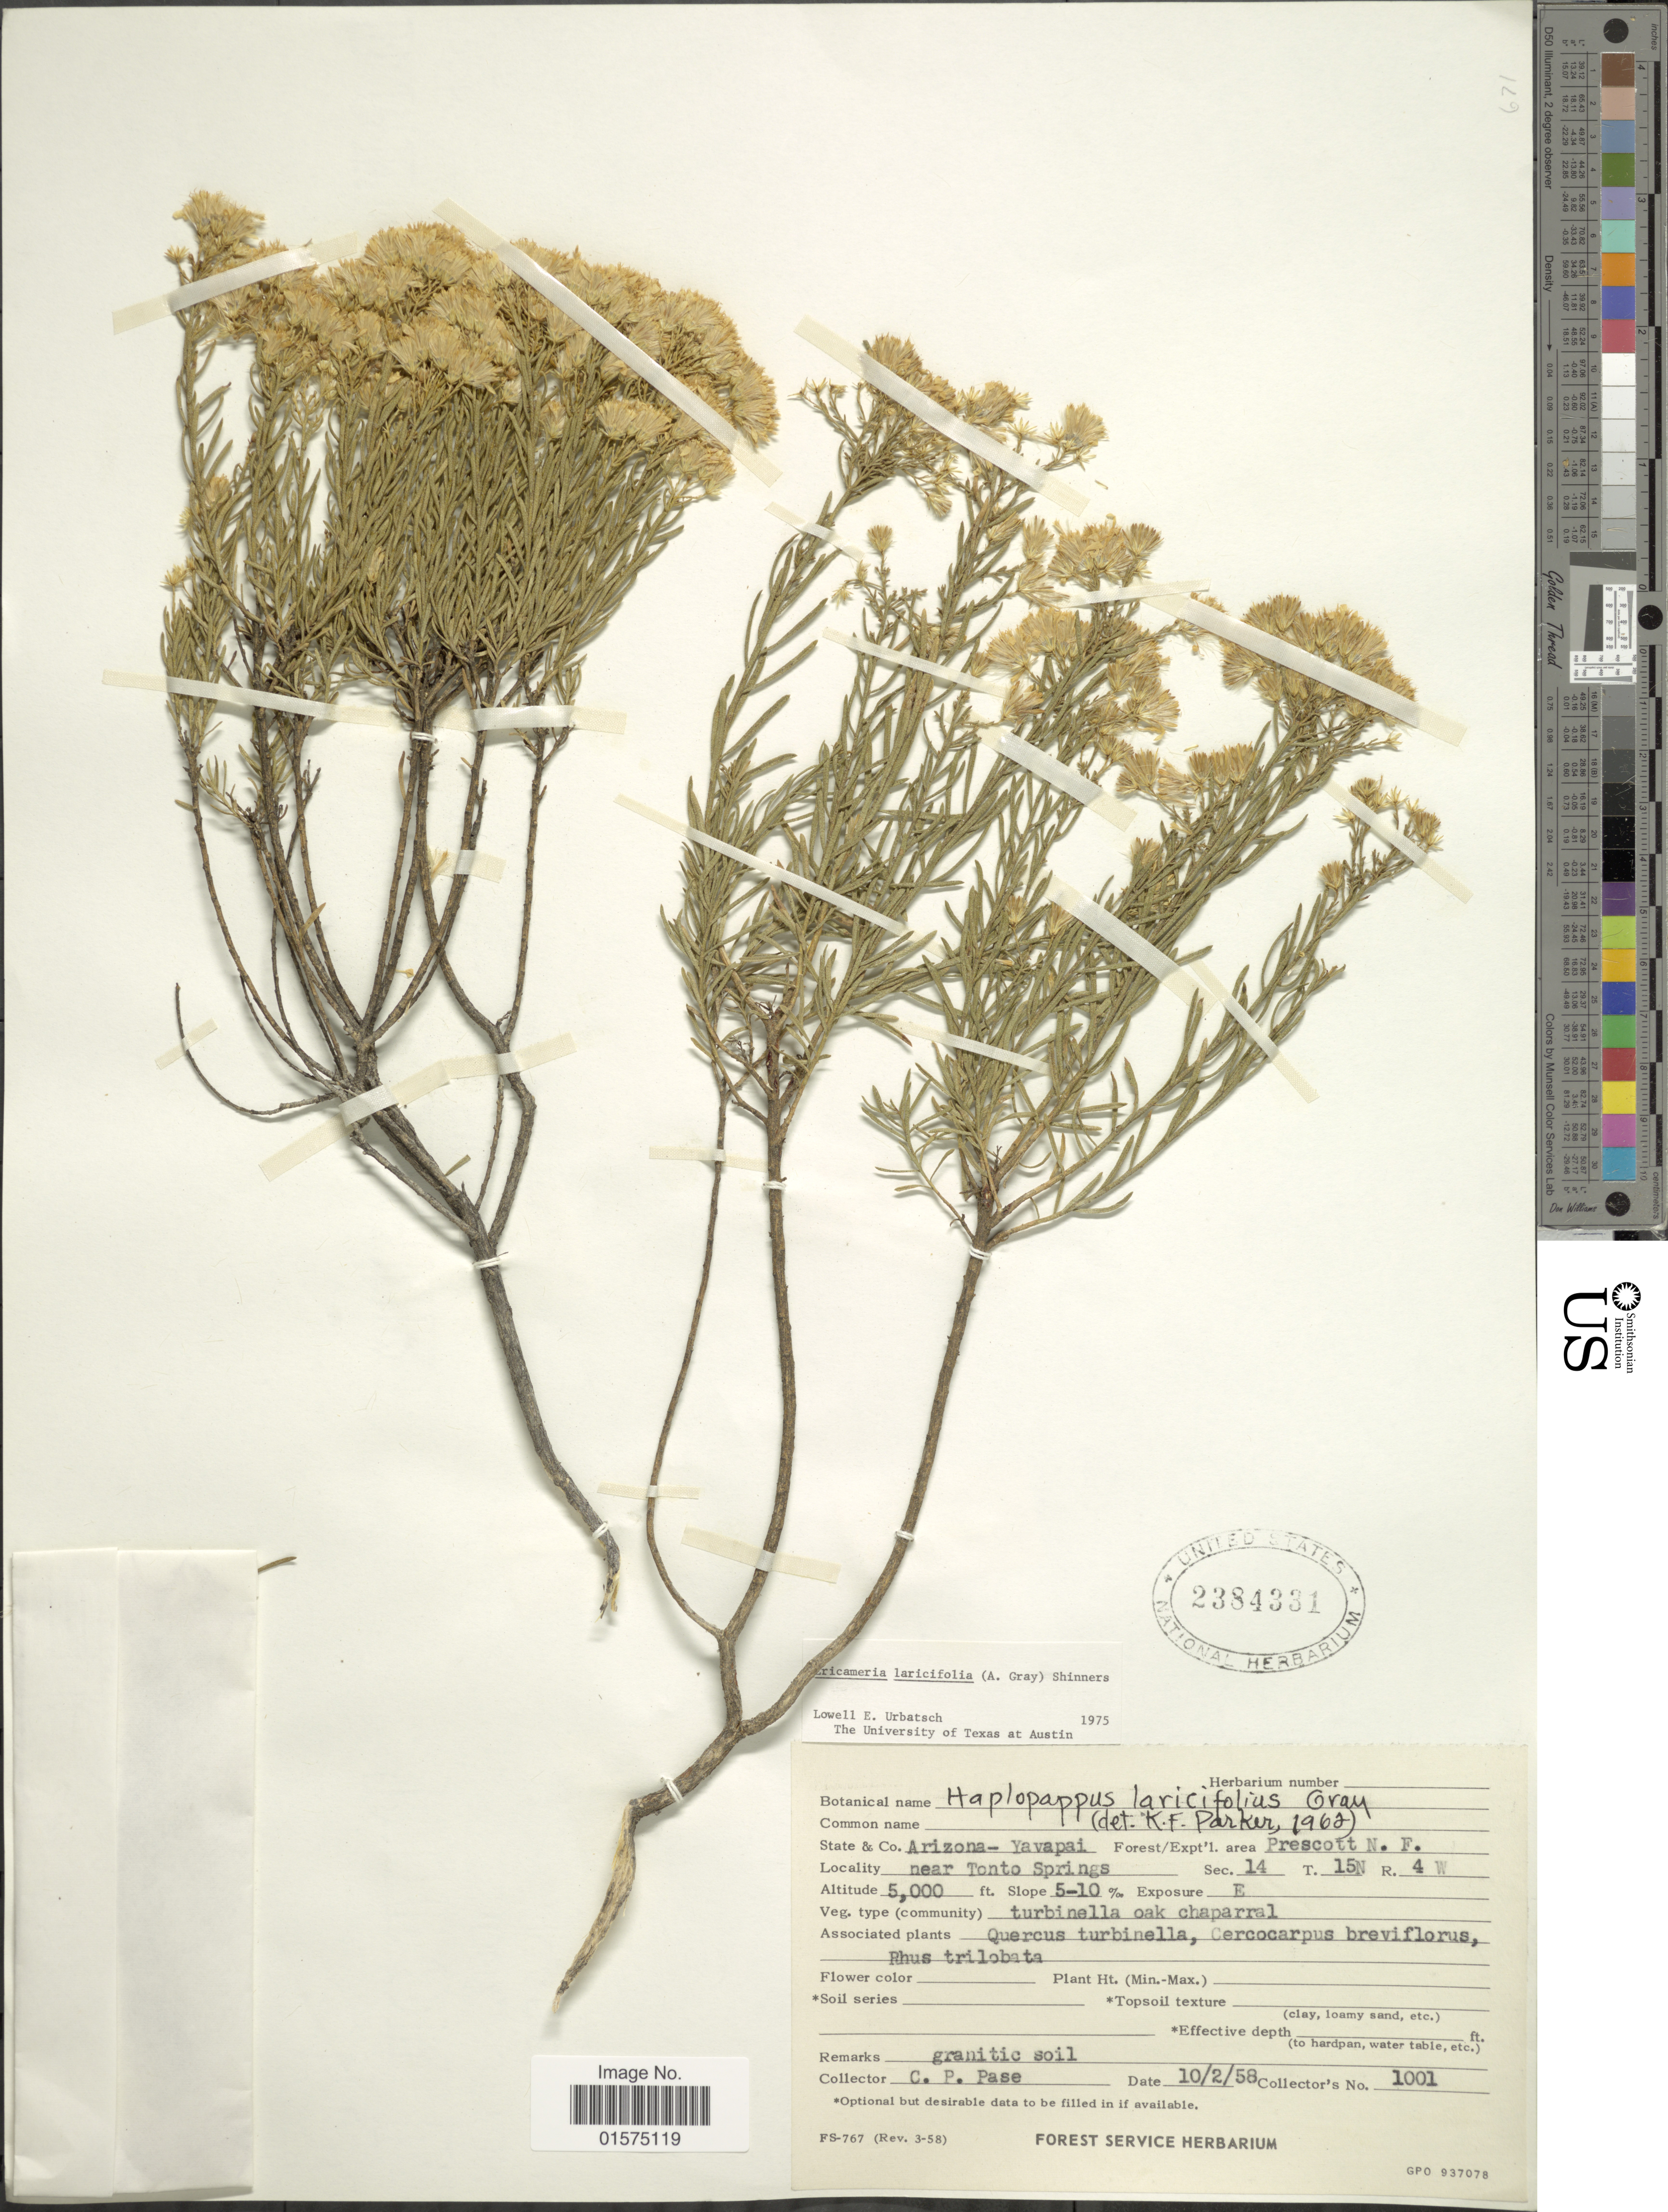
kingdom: Plantae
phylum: Tracheophyta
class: Magnoliopsida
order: Asterales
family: Asteraceae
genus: Ericameria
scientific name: Ericameria laricifolia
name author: (A. Gray) Shinners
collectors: C. P. Pase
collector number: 1001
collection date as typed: Transcribed d/m/y: 2/10/58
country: United States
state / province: Arizona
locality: Yavapai Co. Prescott N. F. near Tonto Springs. Sec. 14 T.15N R.4W Slope 5-10. Exposure E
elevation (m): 1524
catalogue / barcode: US 2384331